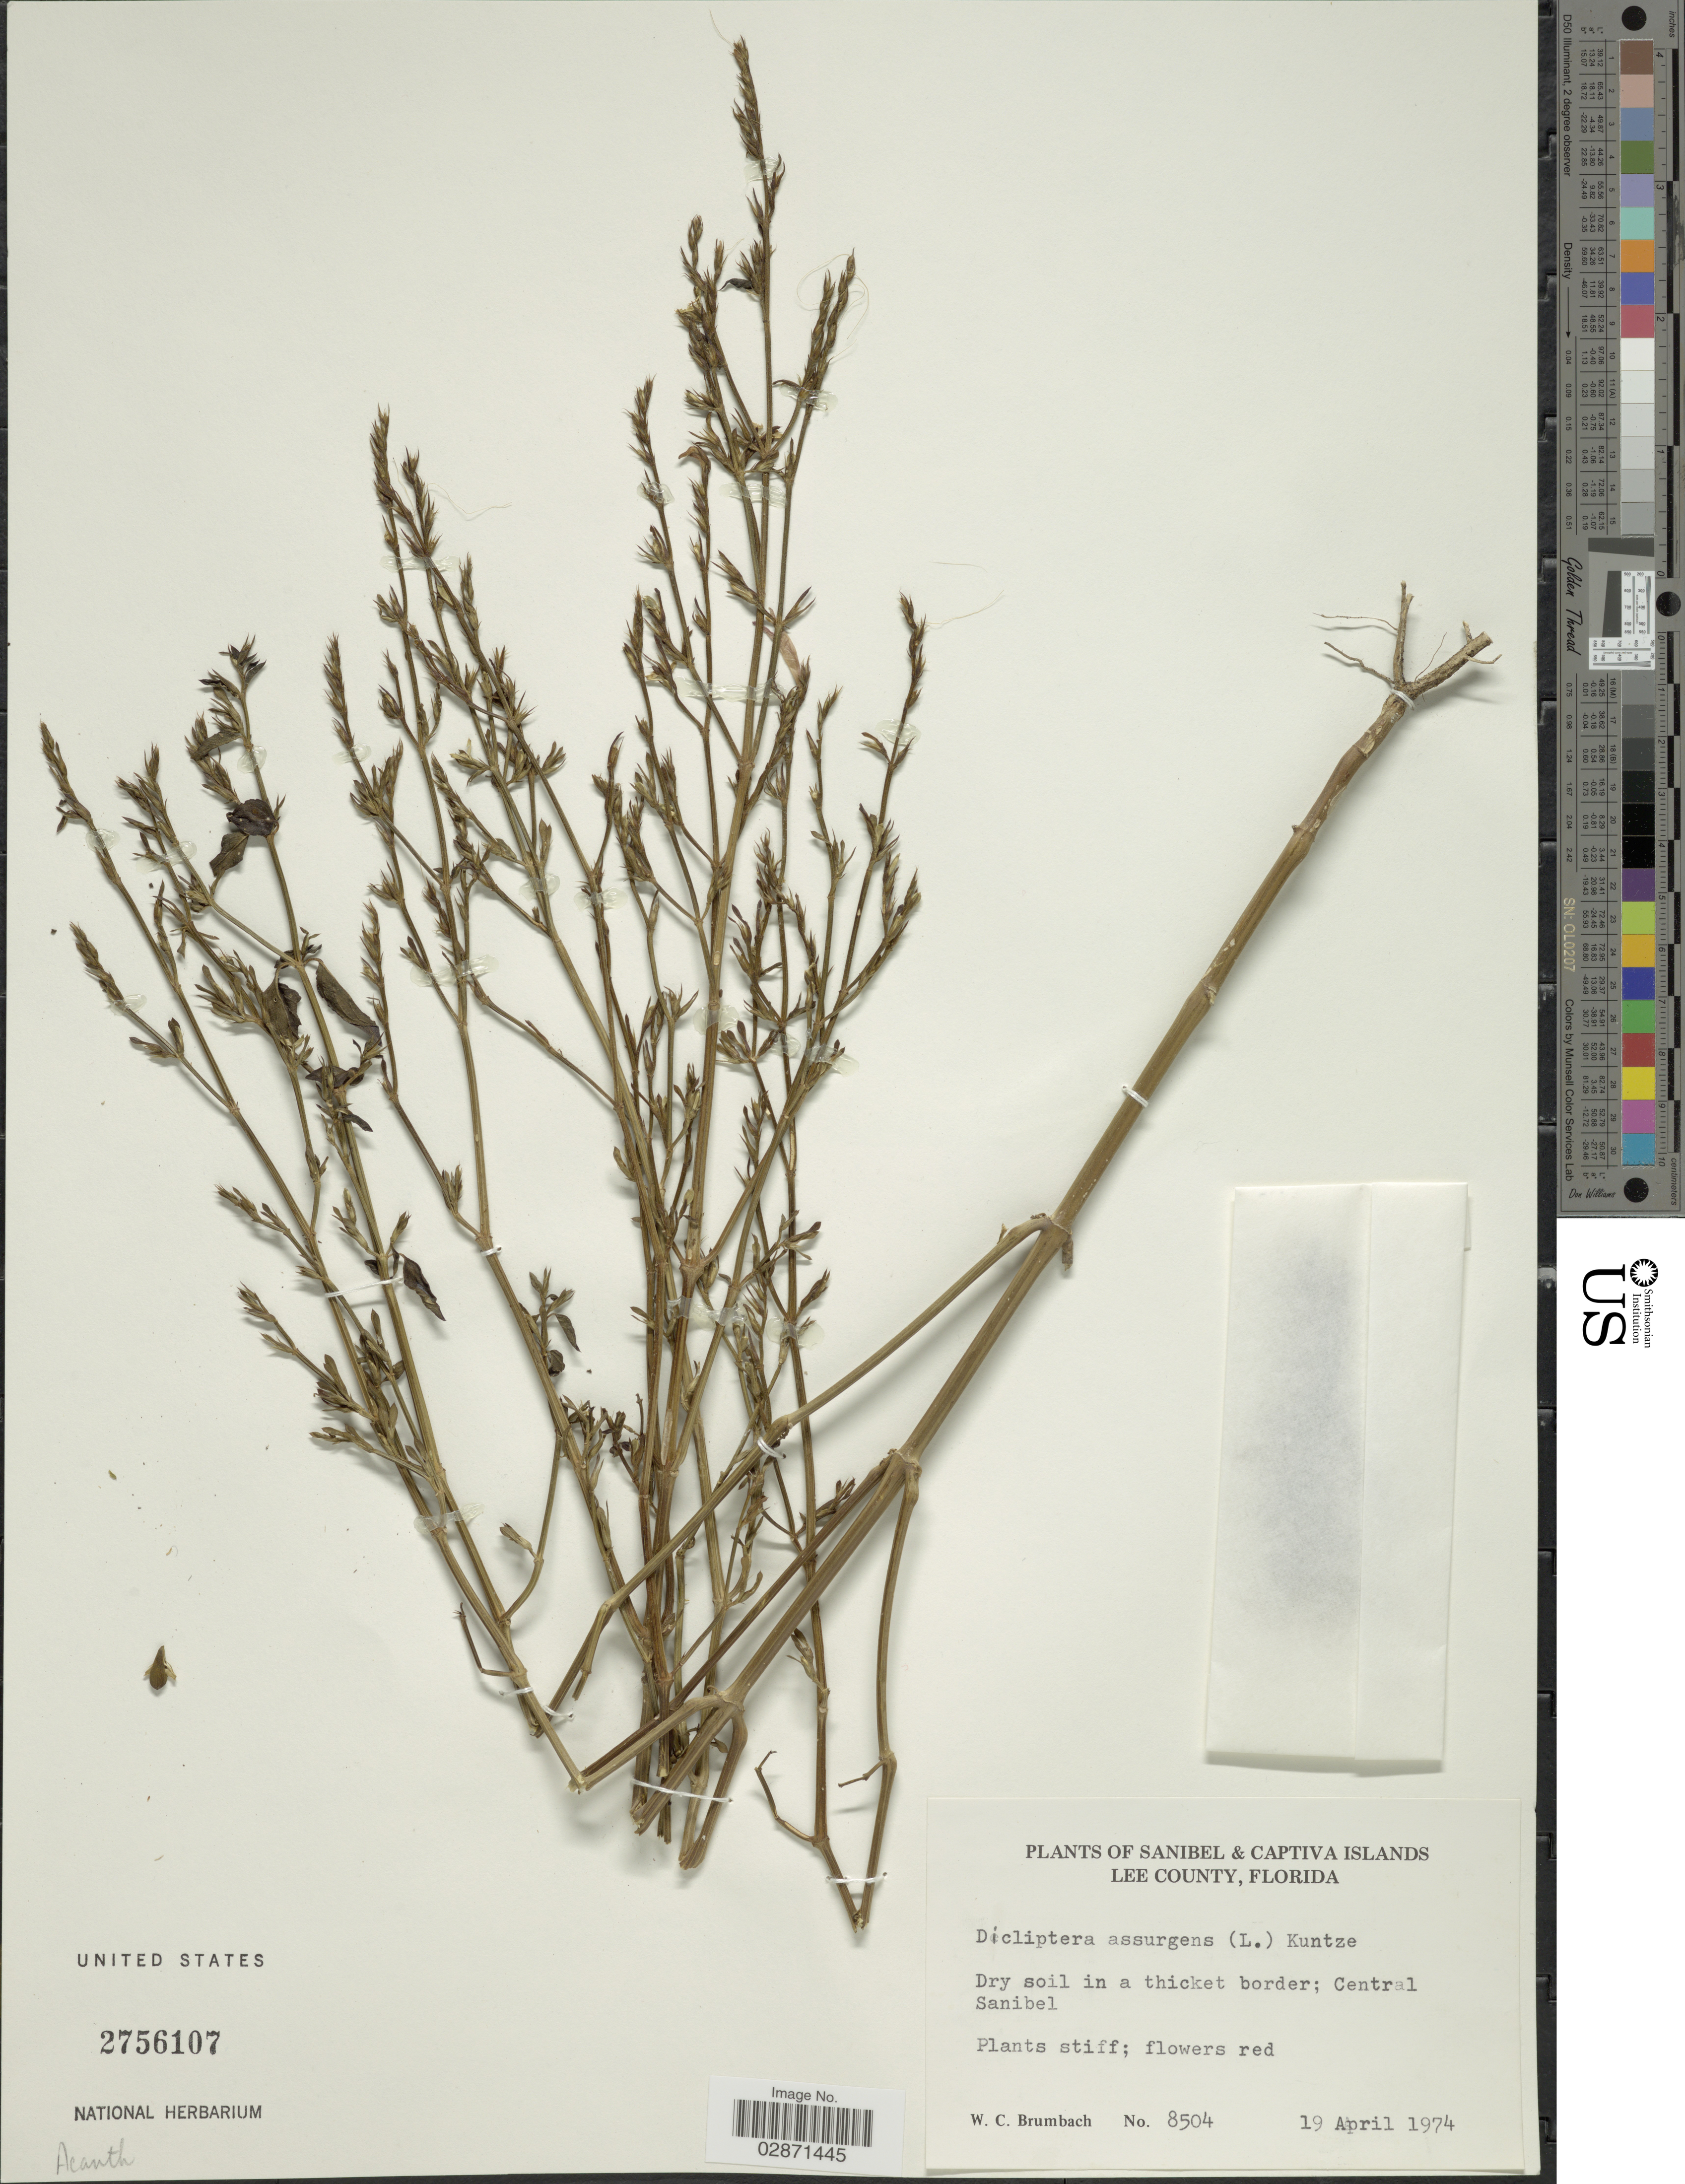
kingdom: Plantae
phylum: Tracheophyta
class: Magnoliopsida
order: Lamiales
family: Acanthaceae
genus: Dicliptera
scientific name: Dicliptera sexangularis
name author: (L.) Juss.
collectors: W. C. Brumbach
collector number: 8504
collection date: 1974-04-19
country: United States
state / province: Florida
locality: Lee County. Dry soil in a thicket border; Central Sanibel.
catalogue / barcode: US 2756107